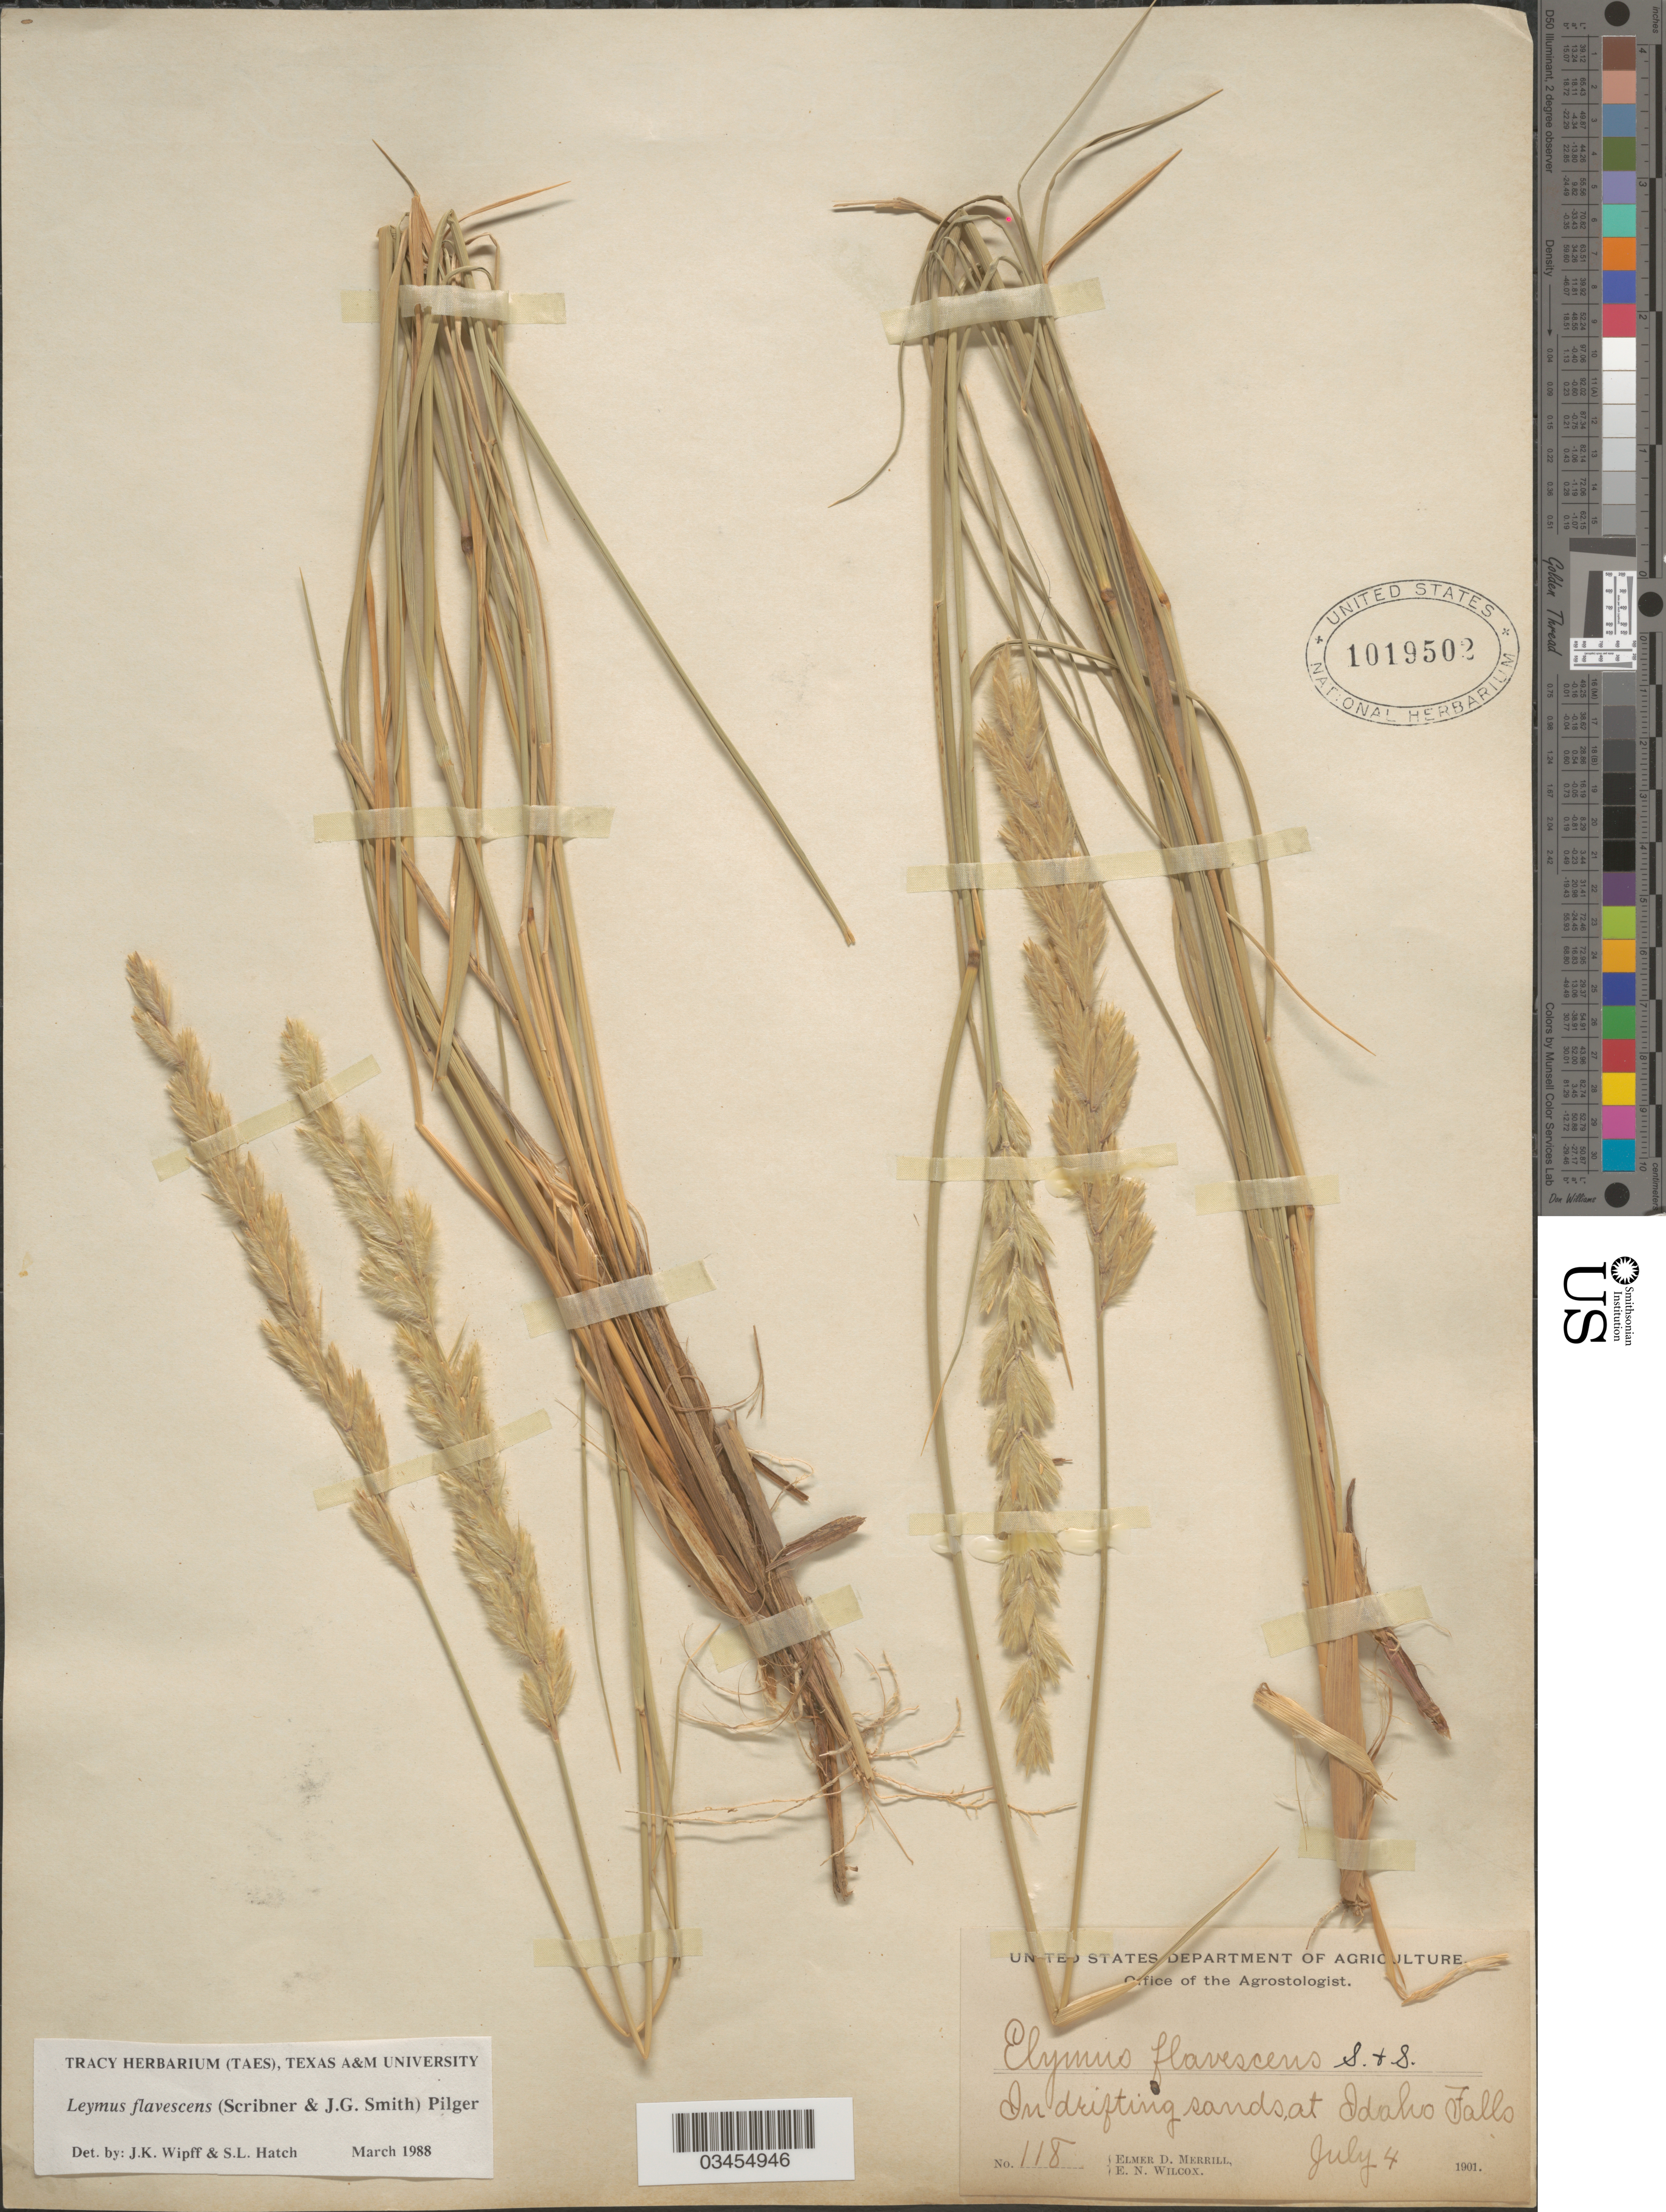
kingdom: Plantae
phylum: Tracheophyta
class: Liliopsida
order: Poales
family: Poaceae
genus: Leymus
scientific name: Leymus flavescens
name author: (Scribn. & J.G. Sm.) Pilg.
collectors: E. D. Merrill & E. Wilcox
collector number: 118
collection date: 1901-07-04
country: United States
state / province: Idaho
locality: In drifting sands at Idaho Falls.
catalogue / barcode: US 1019502